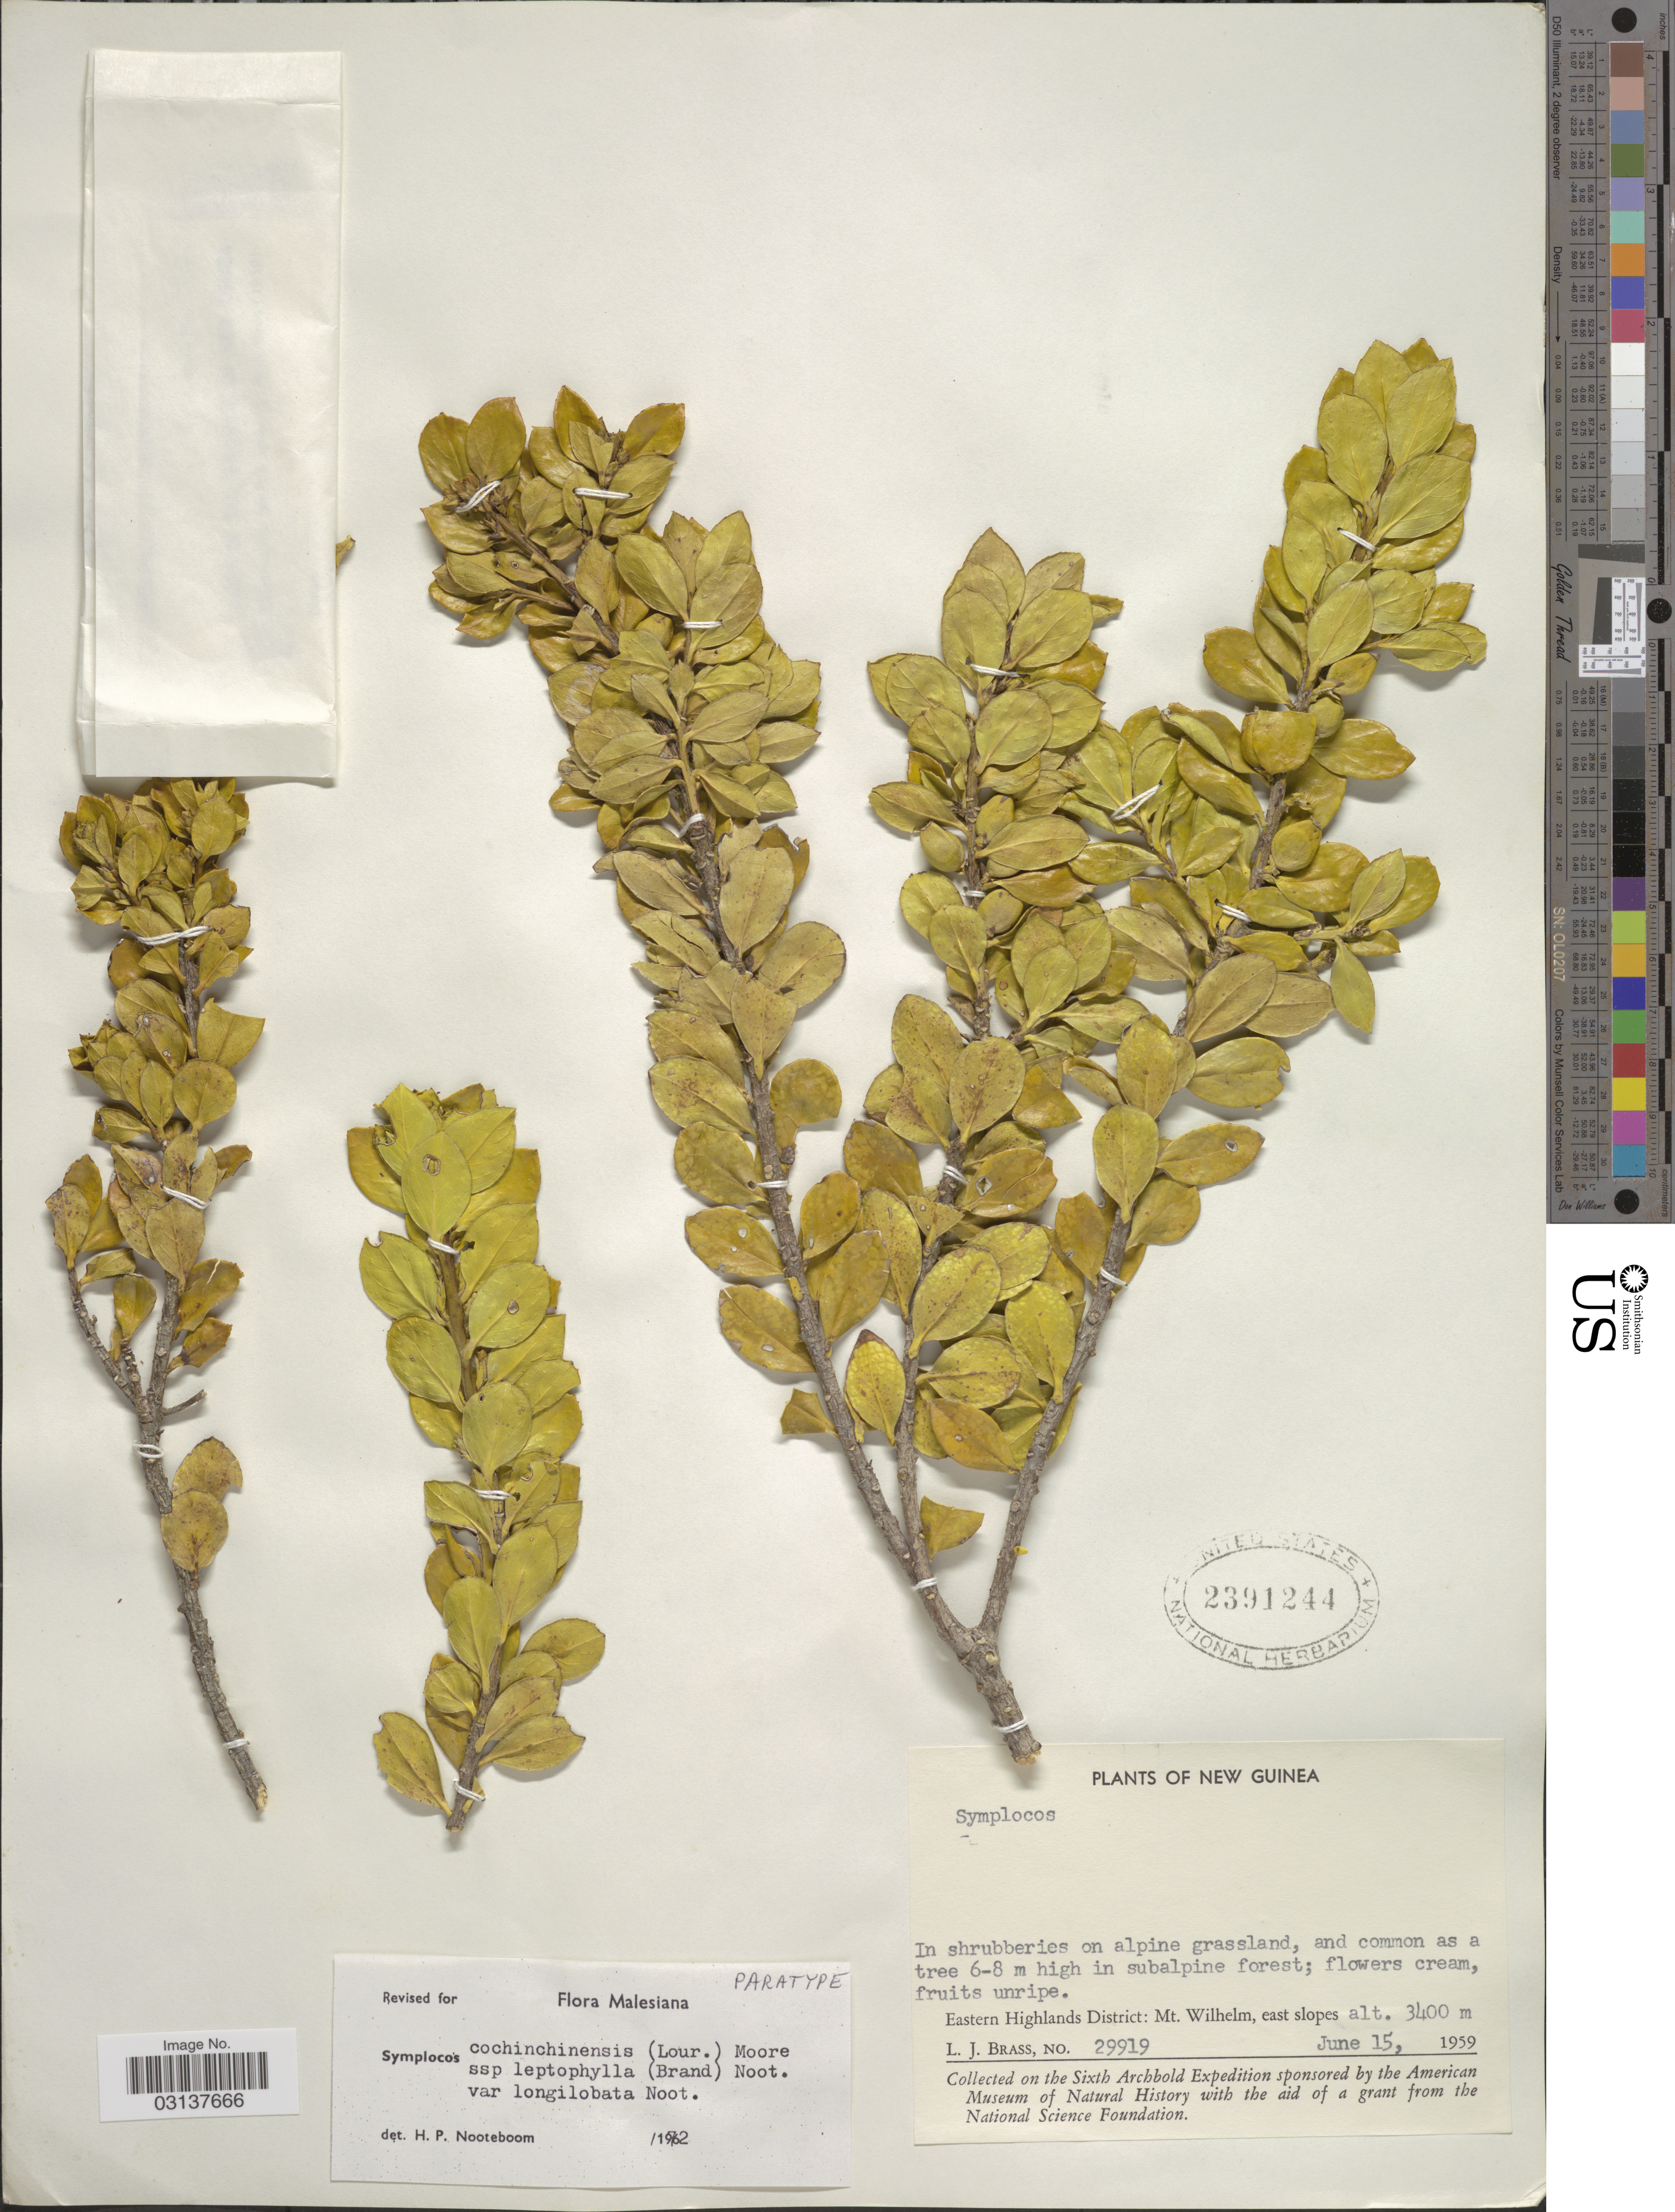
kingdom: Plantae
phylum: Tracheophyta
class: Magnoliopsida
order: Ericales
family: Symplocaceae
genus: Symplocos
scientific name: Symplocos cochinchinensis var. longilobata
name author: Noot.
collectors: L. J. Brass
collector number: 29919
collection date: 1959-06-15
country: Papua New Guinea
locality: New Guinea, Eastern Highlands District: Mt. Wilhelm, east slopes.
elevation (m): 3400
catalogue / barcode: US 2391244